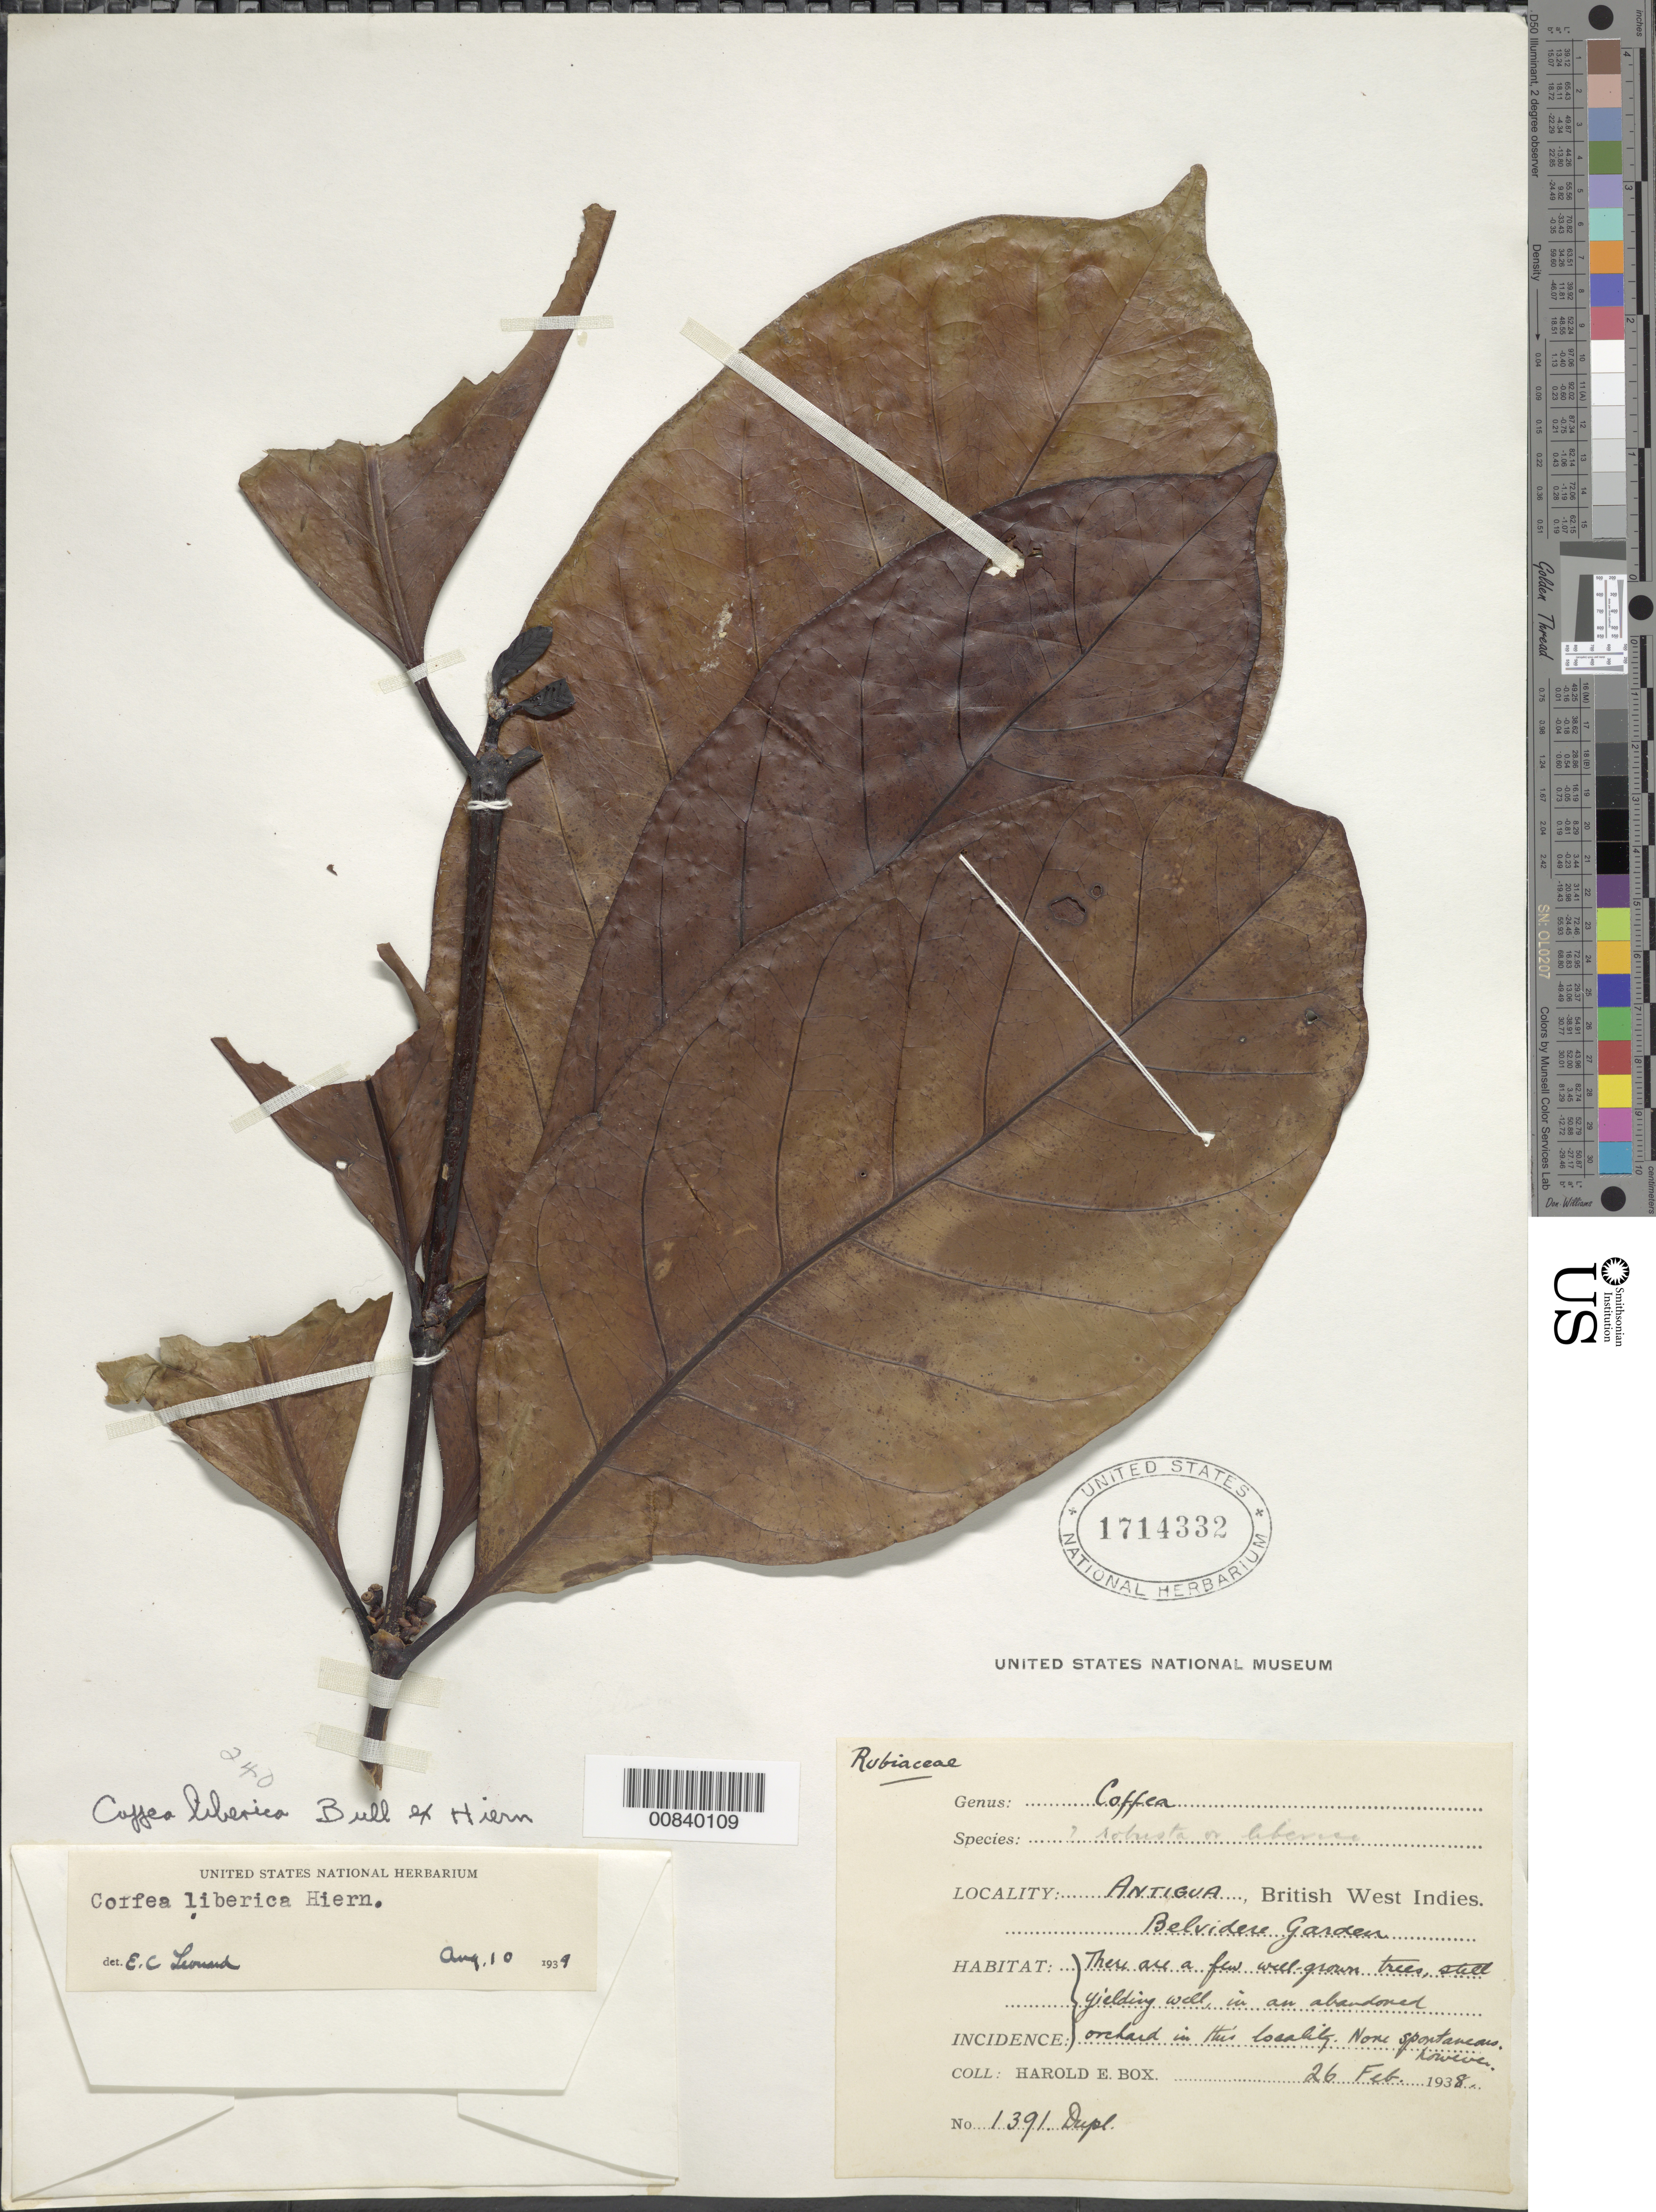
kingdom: Plantae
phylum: Tracheophyta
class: Magnoliopsida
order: Gentianales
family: Rubiaceae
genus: Coffea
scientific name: Coffea liberica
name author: Hiern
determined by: Leonard, Emery C., (US)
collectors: H. E. Box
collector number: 1391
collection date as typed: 26 Feb 1938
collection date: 1938-02-26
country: Antigua and Barbuda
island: Leeward Is.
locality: Belvidere Garden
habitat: Abandoned orchard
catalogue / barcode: US 1714332